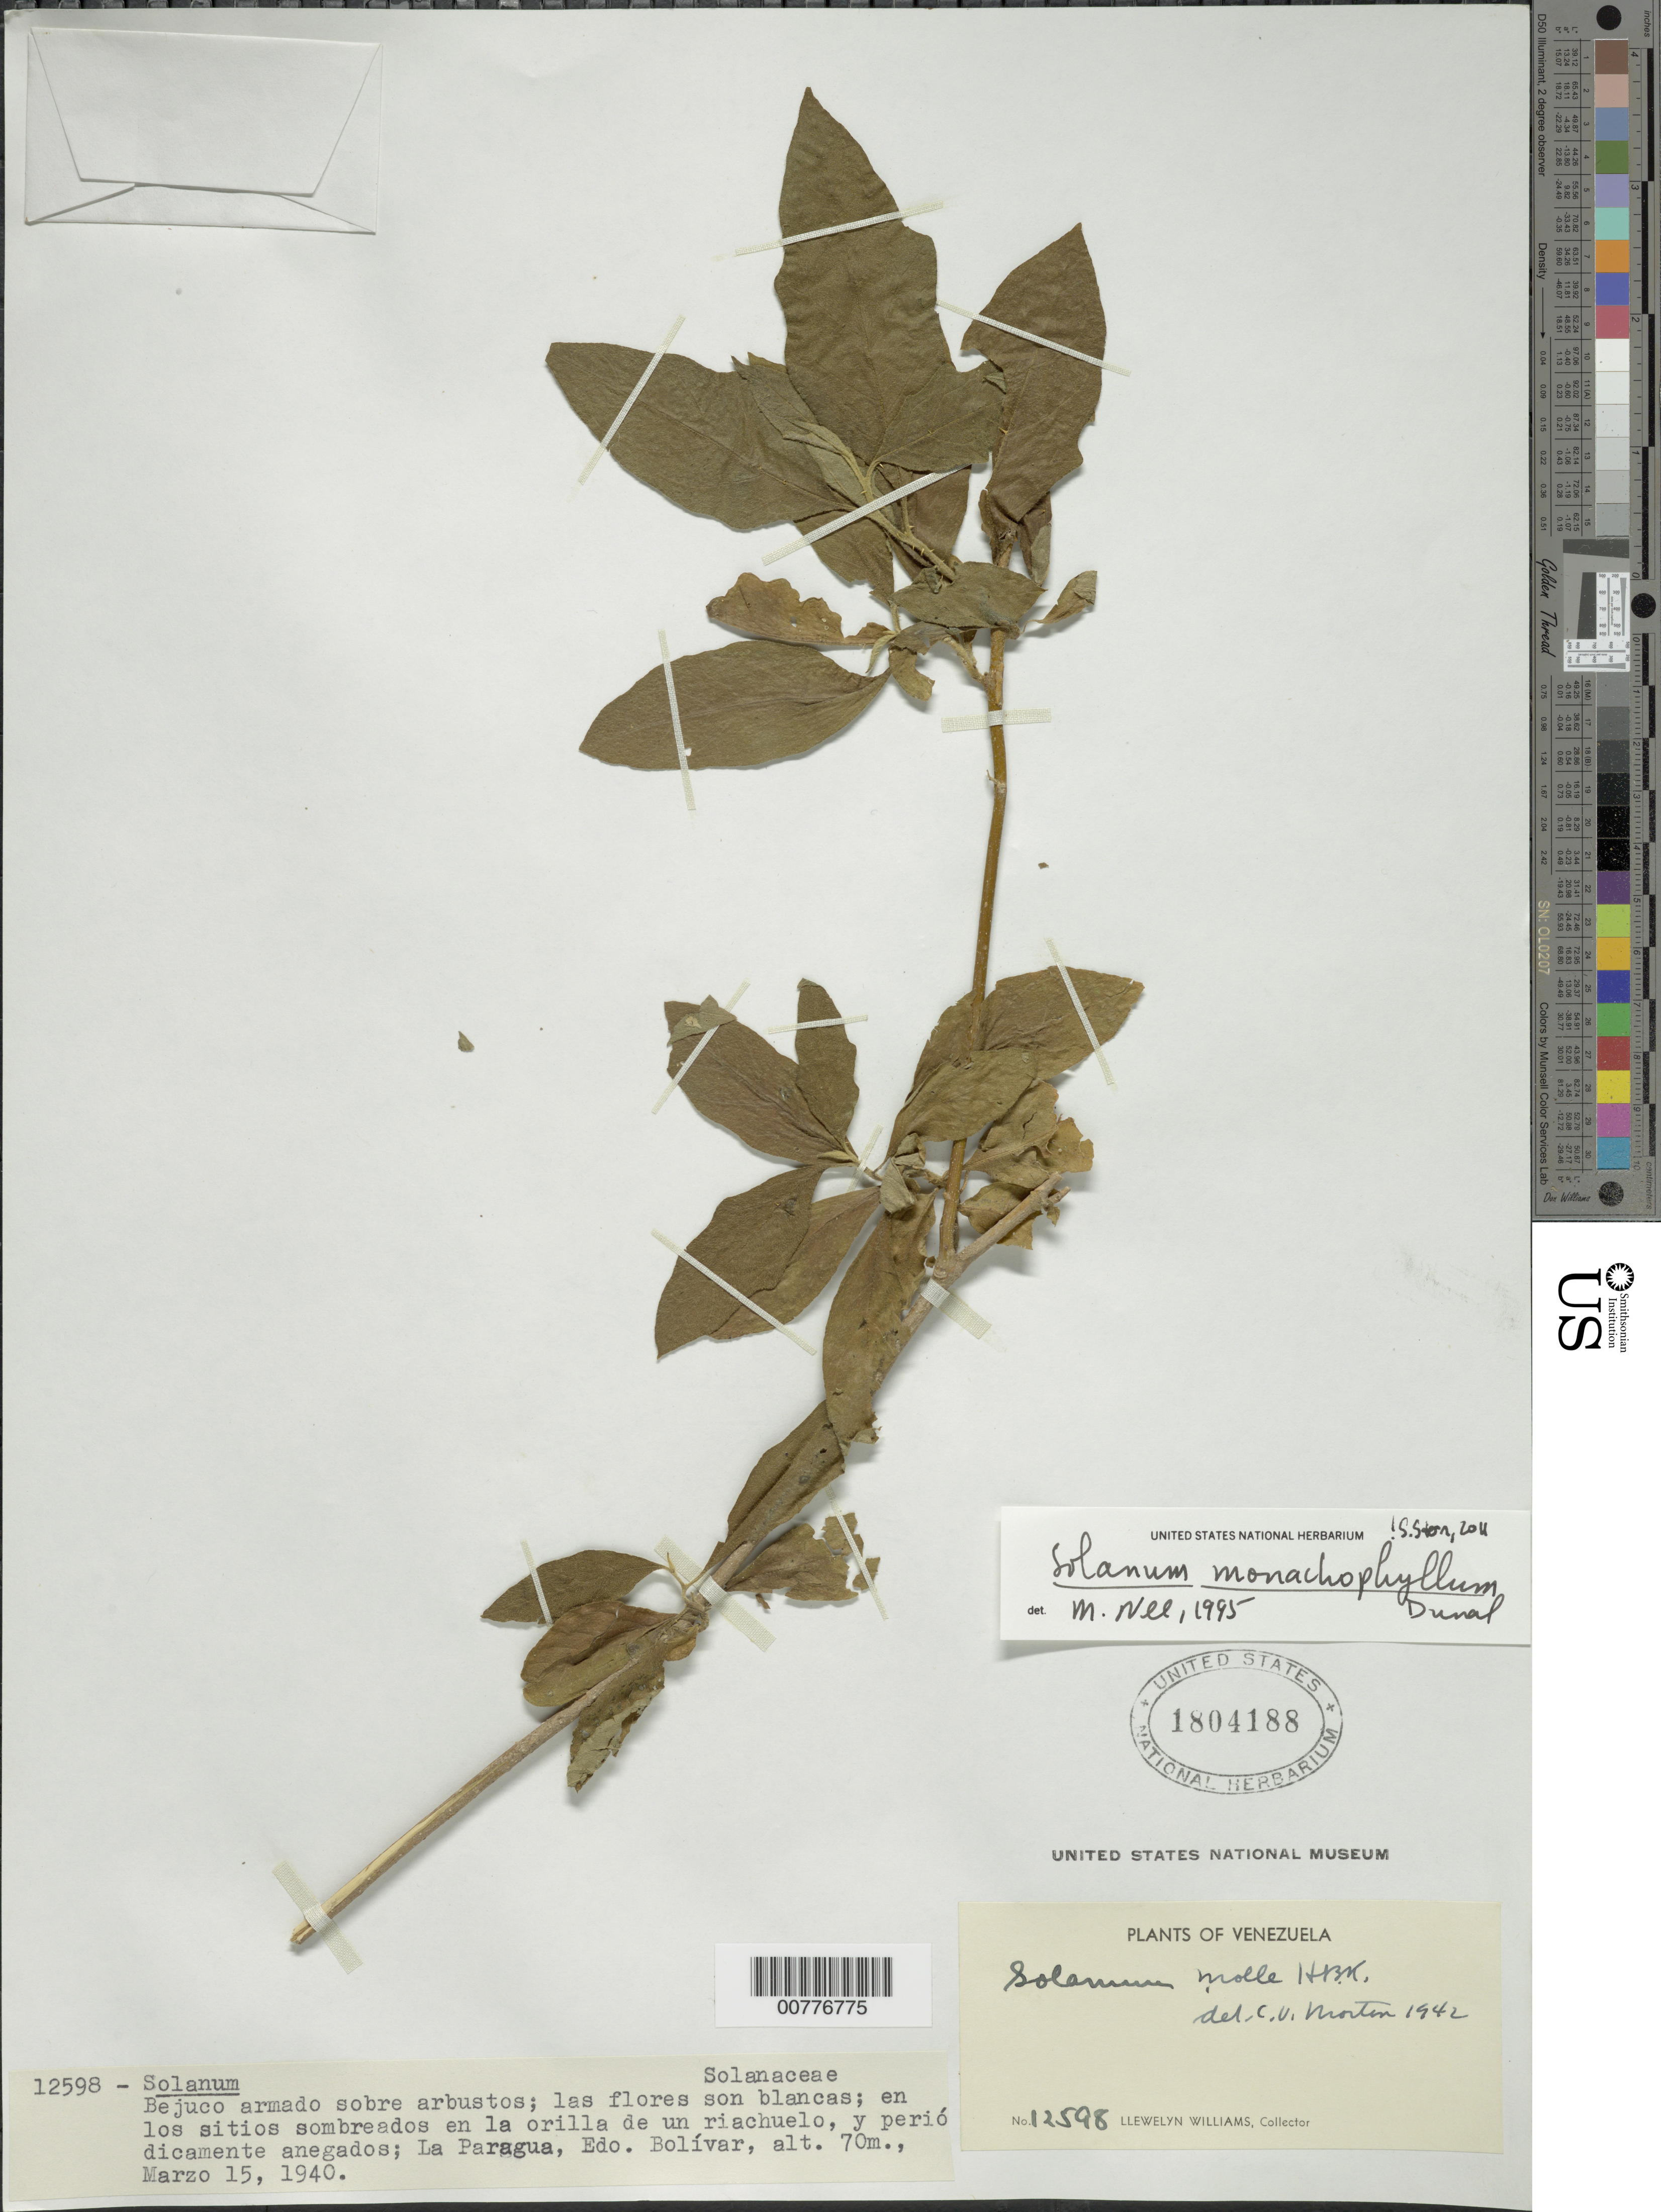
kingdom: Plantae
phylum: Tracheophyta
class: Magnoliopsida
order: Solanales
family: Solanaceae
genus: Solanum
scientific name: Solanum monachophyllum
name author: Dunal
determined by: Nee, Michael H.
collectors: L. Williams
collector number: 12598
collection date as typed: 3 Mar 1940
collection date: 1940-03-03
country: Venezuela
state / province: Bolívar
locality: La Paragua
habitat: Sitios sombreados en la orilla de un riachuelo, y periodicamente anegados.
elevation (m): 70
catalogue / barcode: US 1804188